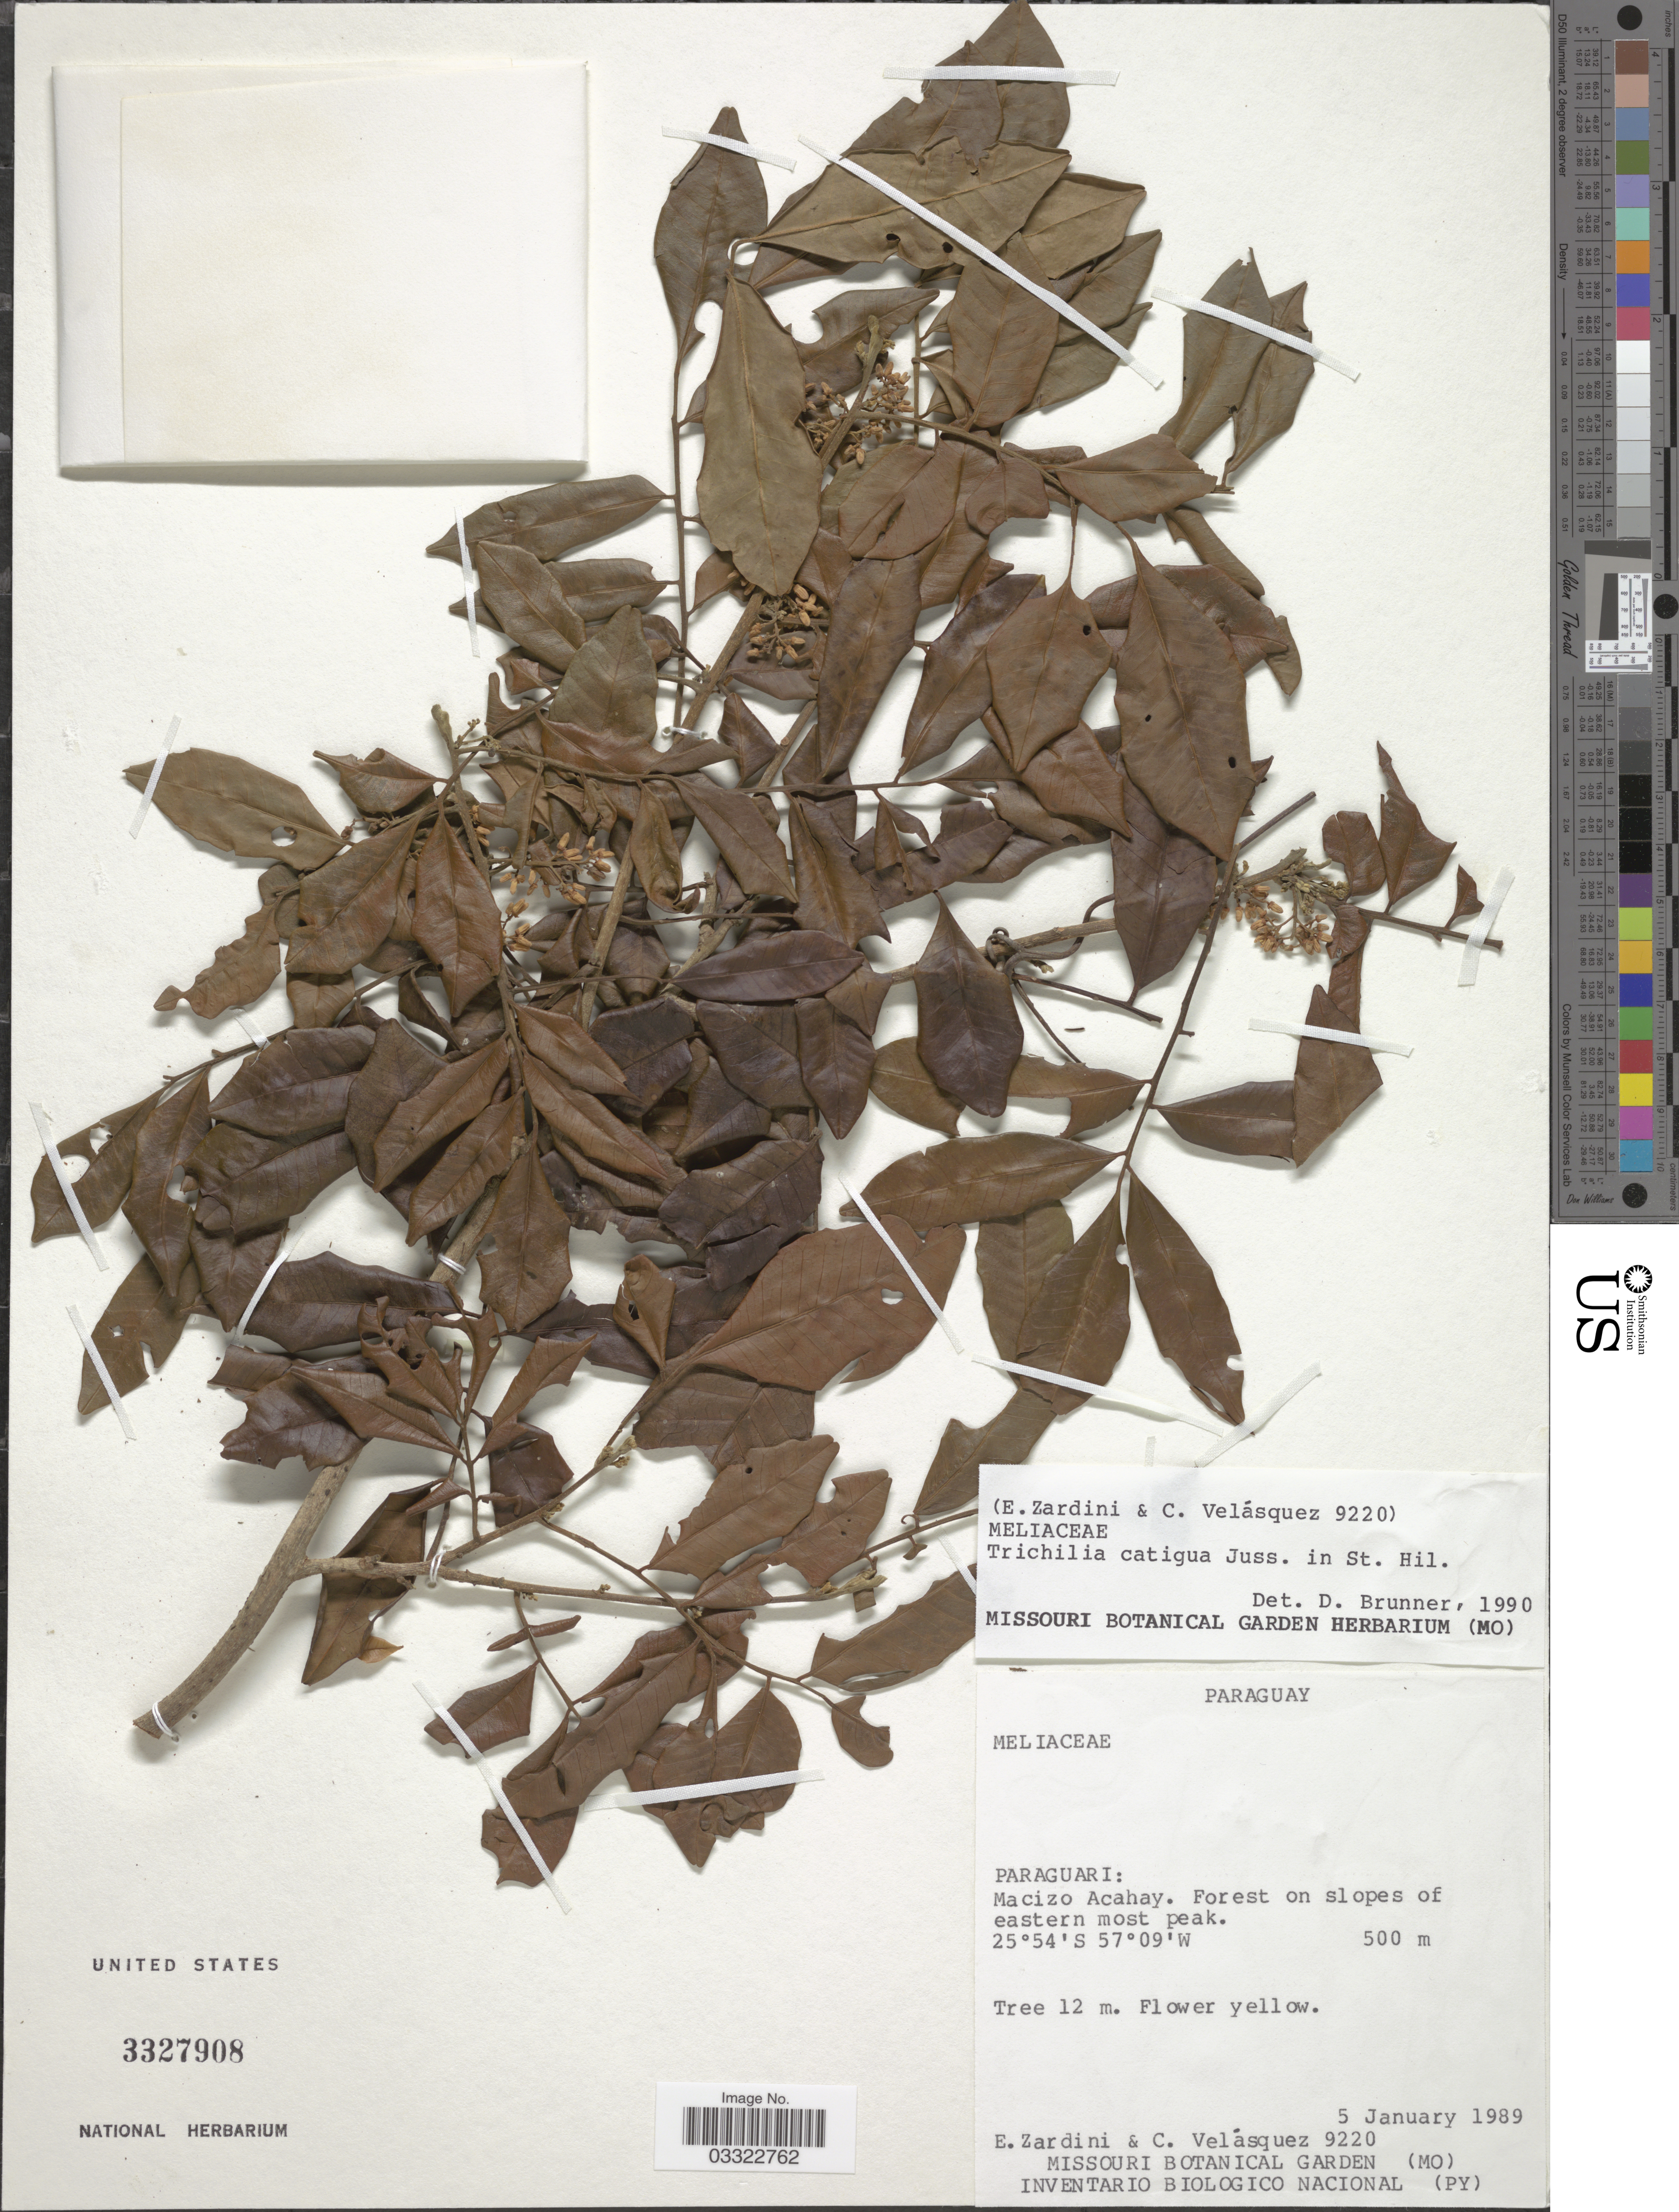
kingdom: Plantae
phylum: Tracheophyta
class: Magnoliopsida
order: Sapindales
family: Meliaceae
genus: Trichilia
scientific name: Trichilia catigua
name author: A. Juss.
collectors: E. Zardini & C. Velásquez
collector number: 9220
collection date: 1989-01-05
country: Paraguay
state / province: Paraguari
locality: Macizo Acahay. Forest on slopes of eastern most peak.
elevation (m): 500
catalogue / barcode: US 3327908